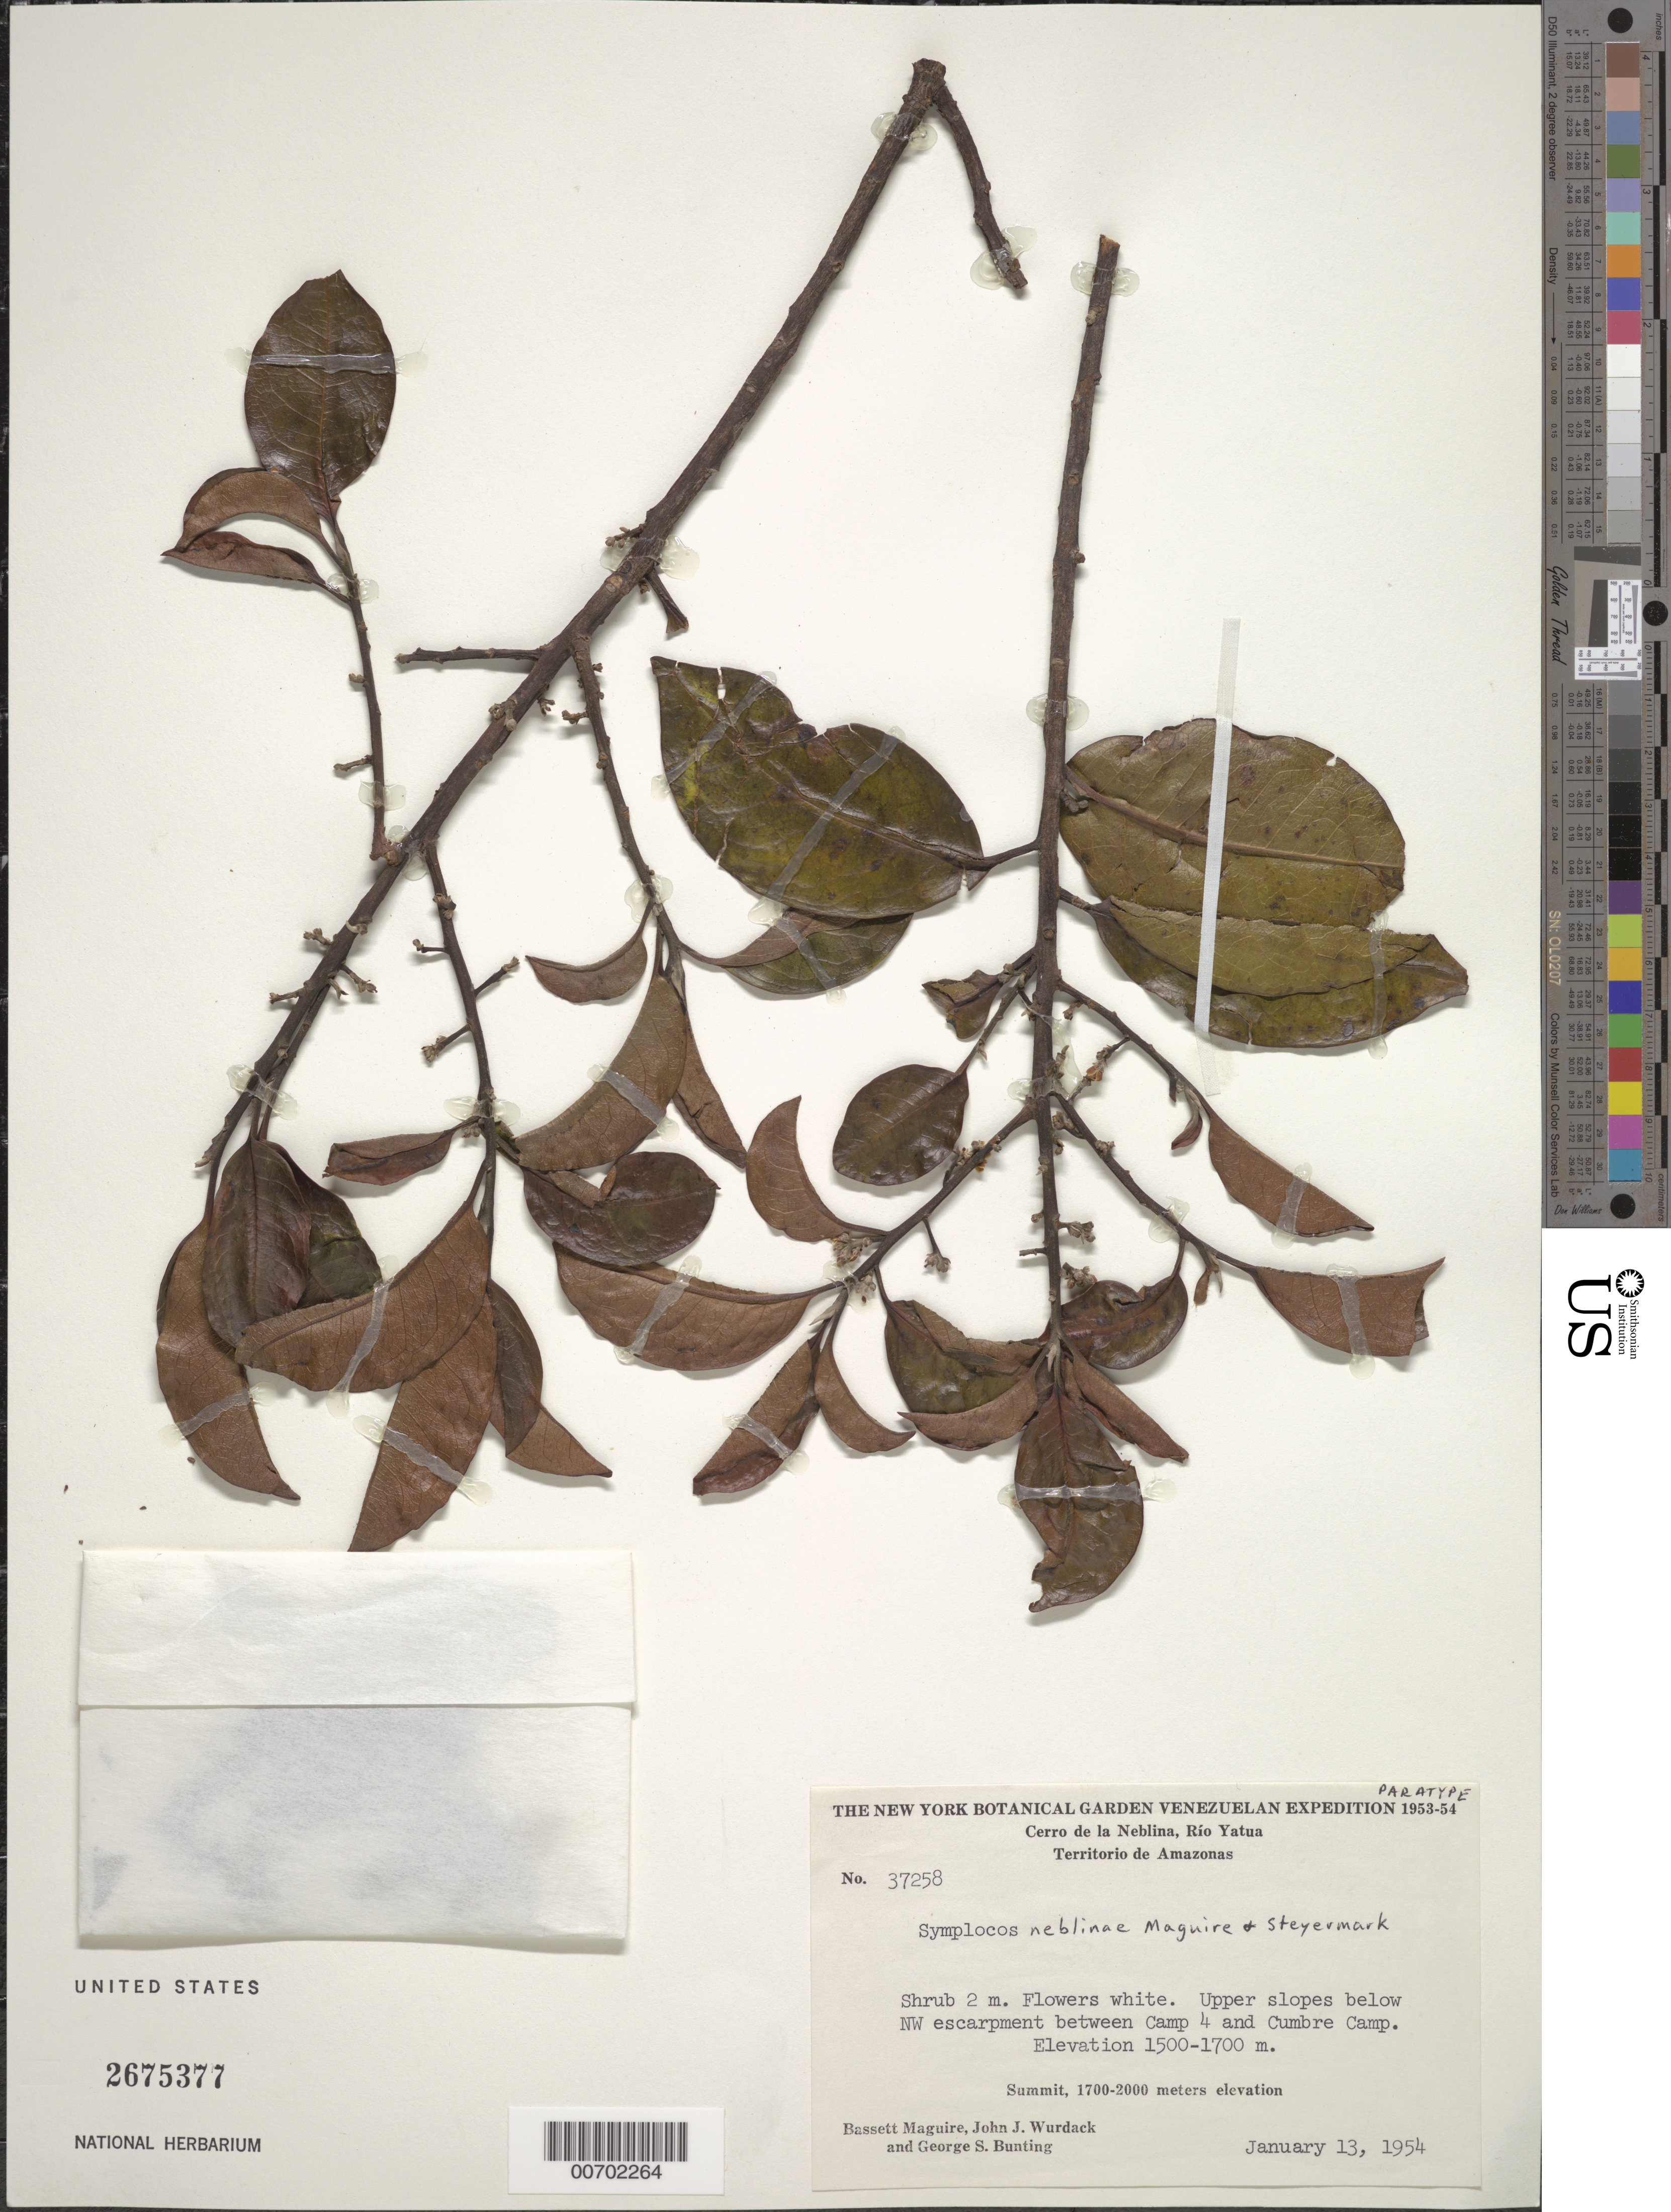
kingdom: Plantae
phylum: Tracheophyta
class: Magnoliopsida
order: Ericales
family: Symplocaceae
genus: Symplocos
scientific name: Symplocos neblinae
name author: Maguire & Steyerm.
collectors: B. Maguire, J. J. Wurdack & G. S. Bunting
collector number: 37258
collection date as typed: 13-Jan-54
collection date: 1954-01-13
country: Venezuela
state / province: Amazonas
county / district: Río Negro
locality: Cerro de la Neblina, Río Yatua, between Camp 4 and Cumbre Camp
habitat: Upper slopes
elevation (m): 1500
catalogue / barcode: US 2675377